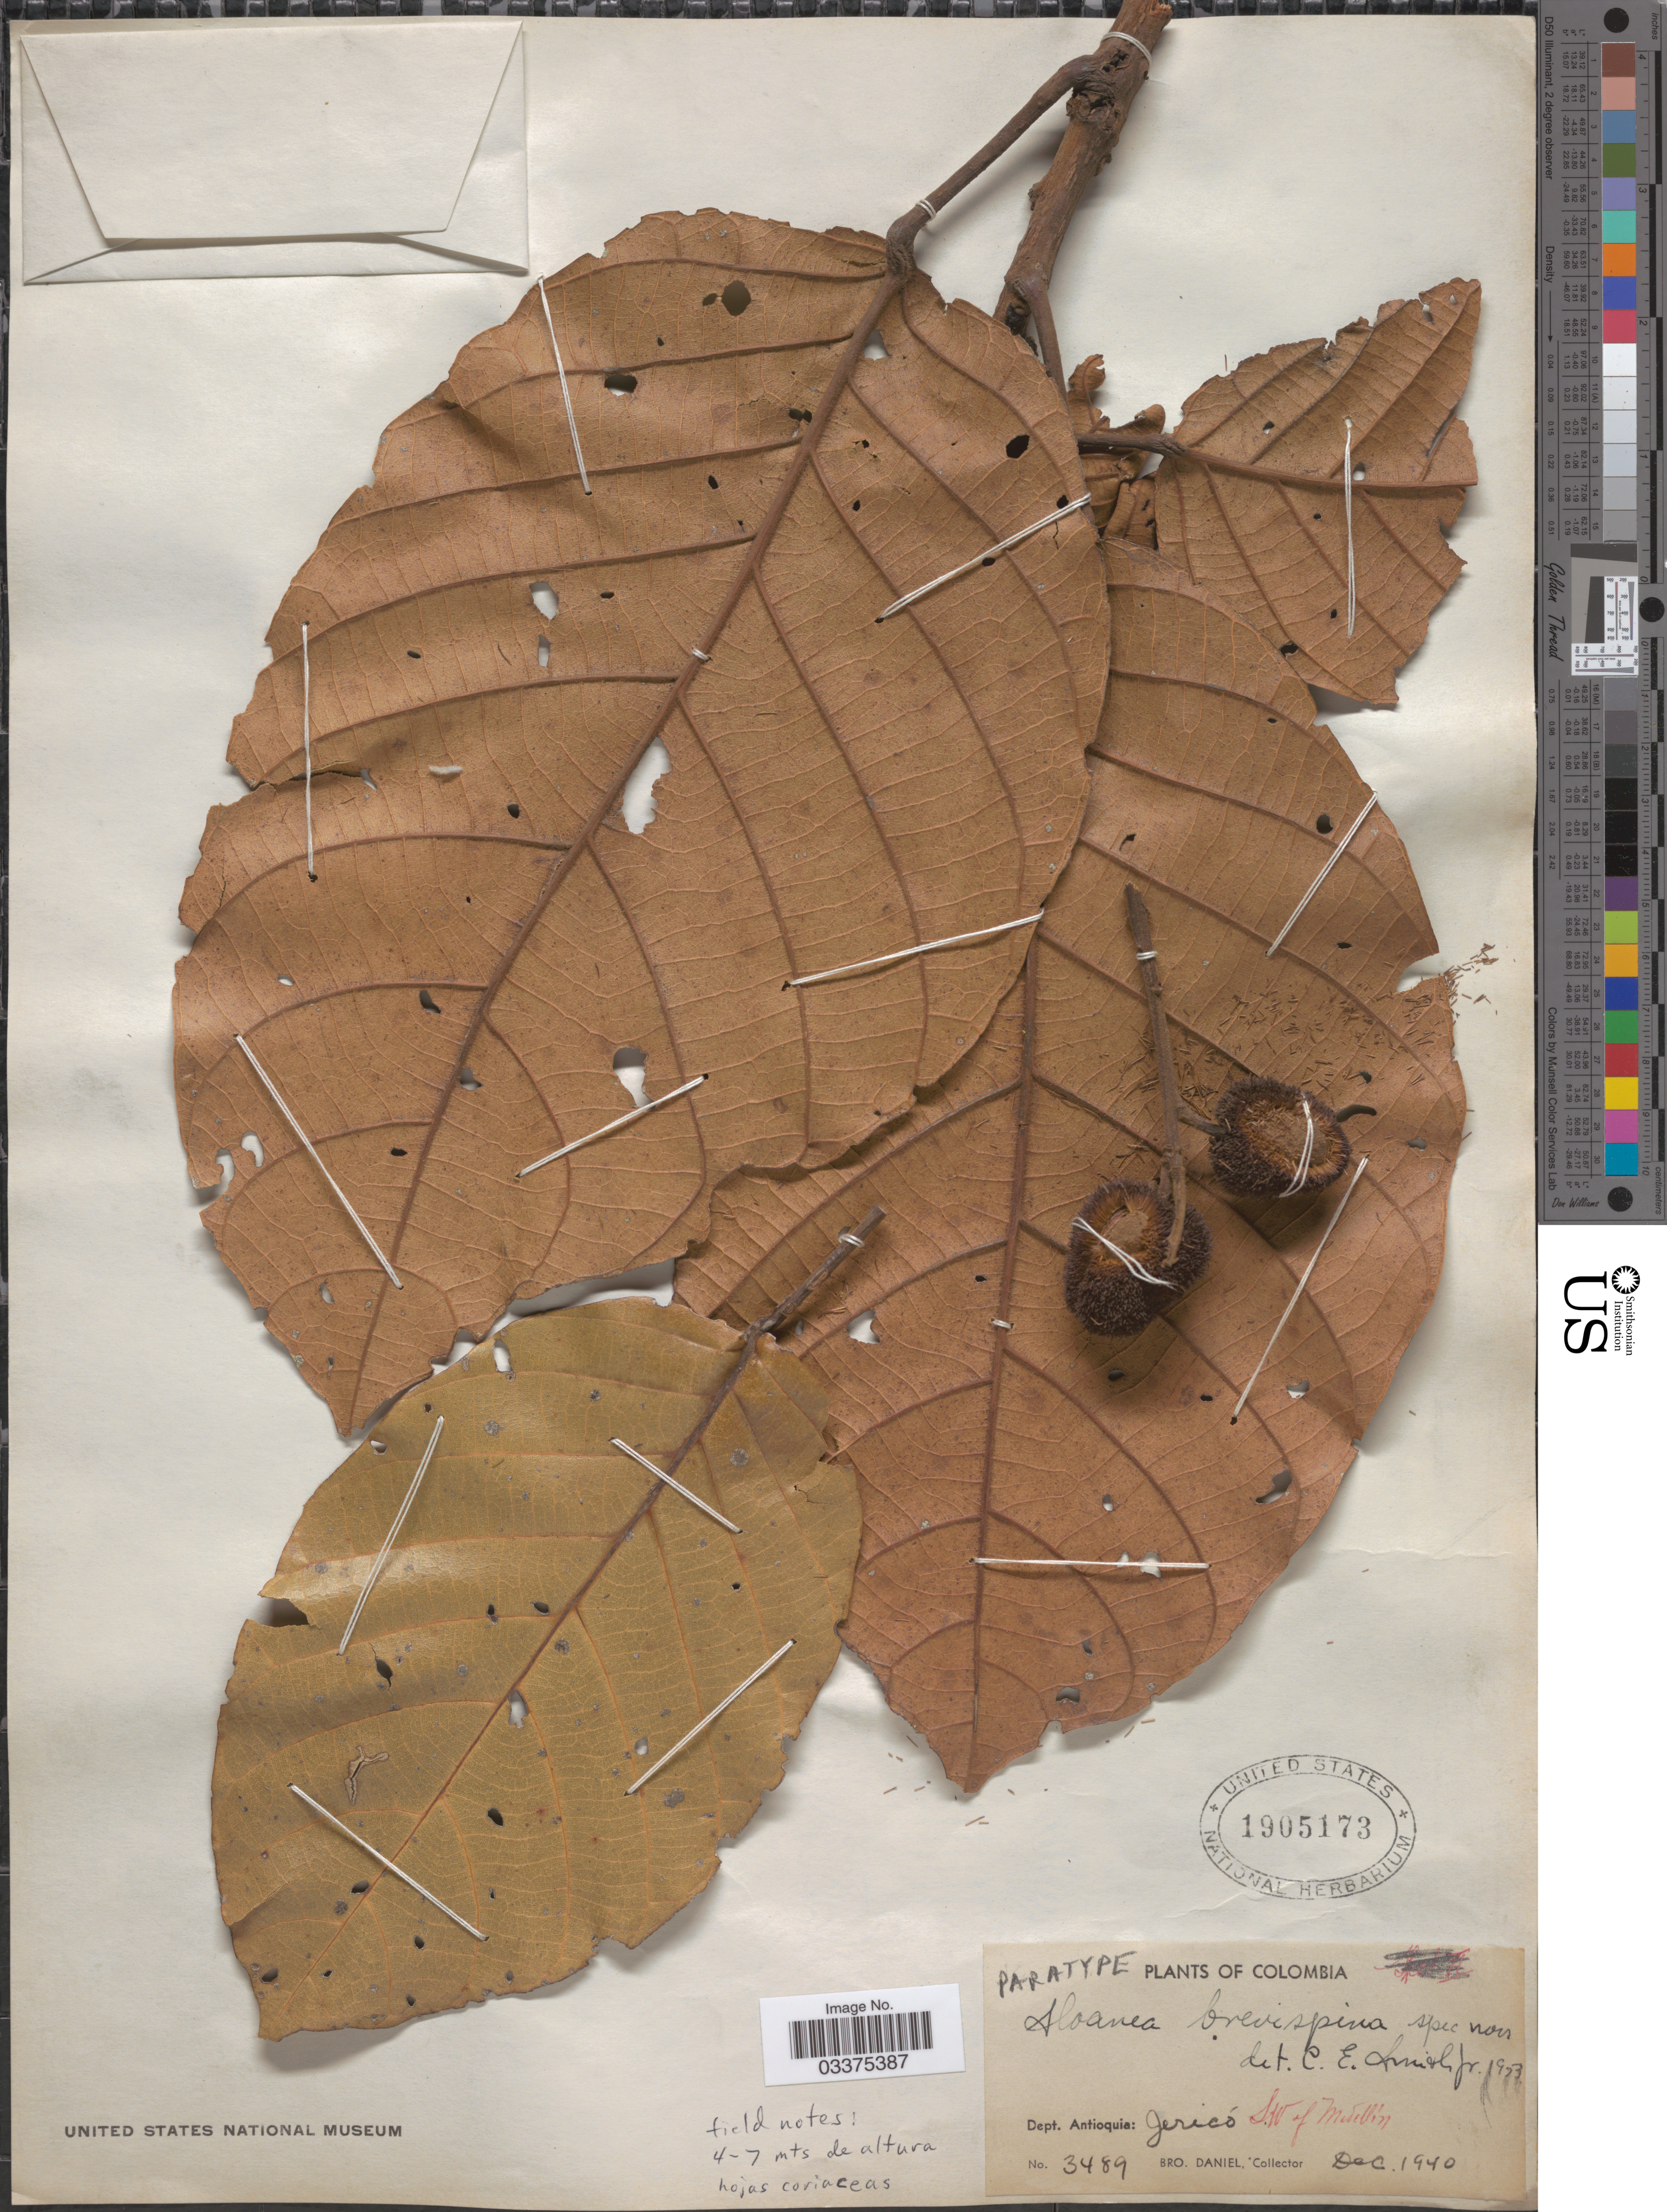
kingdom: Plantae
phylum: Tracheophyta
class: Magnoliopsida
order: Oxalidales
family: Elaeocarpaceae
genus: Sloanea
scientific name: Sloanea brevispina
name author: Earle Sm.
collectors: Bro. Daniel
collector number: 3489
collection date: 1940-12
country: Colombia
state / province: Antioquia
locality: Dept. Antioquia: Jericó. S.W. of Medellín.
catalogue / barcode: US 1905173